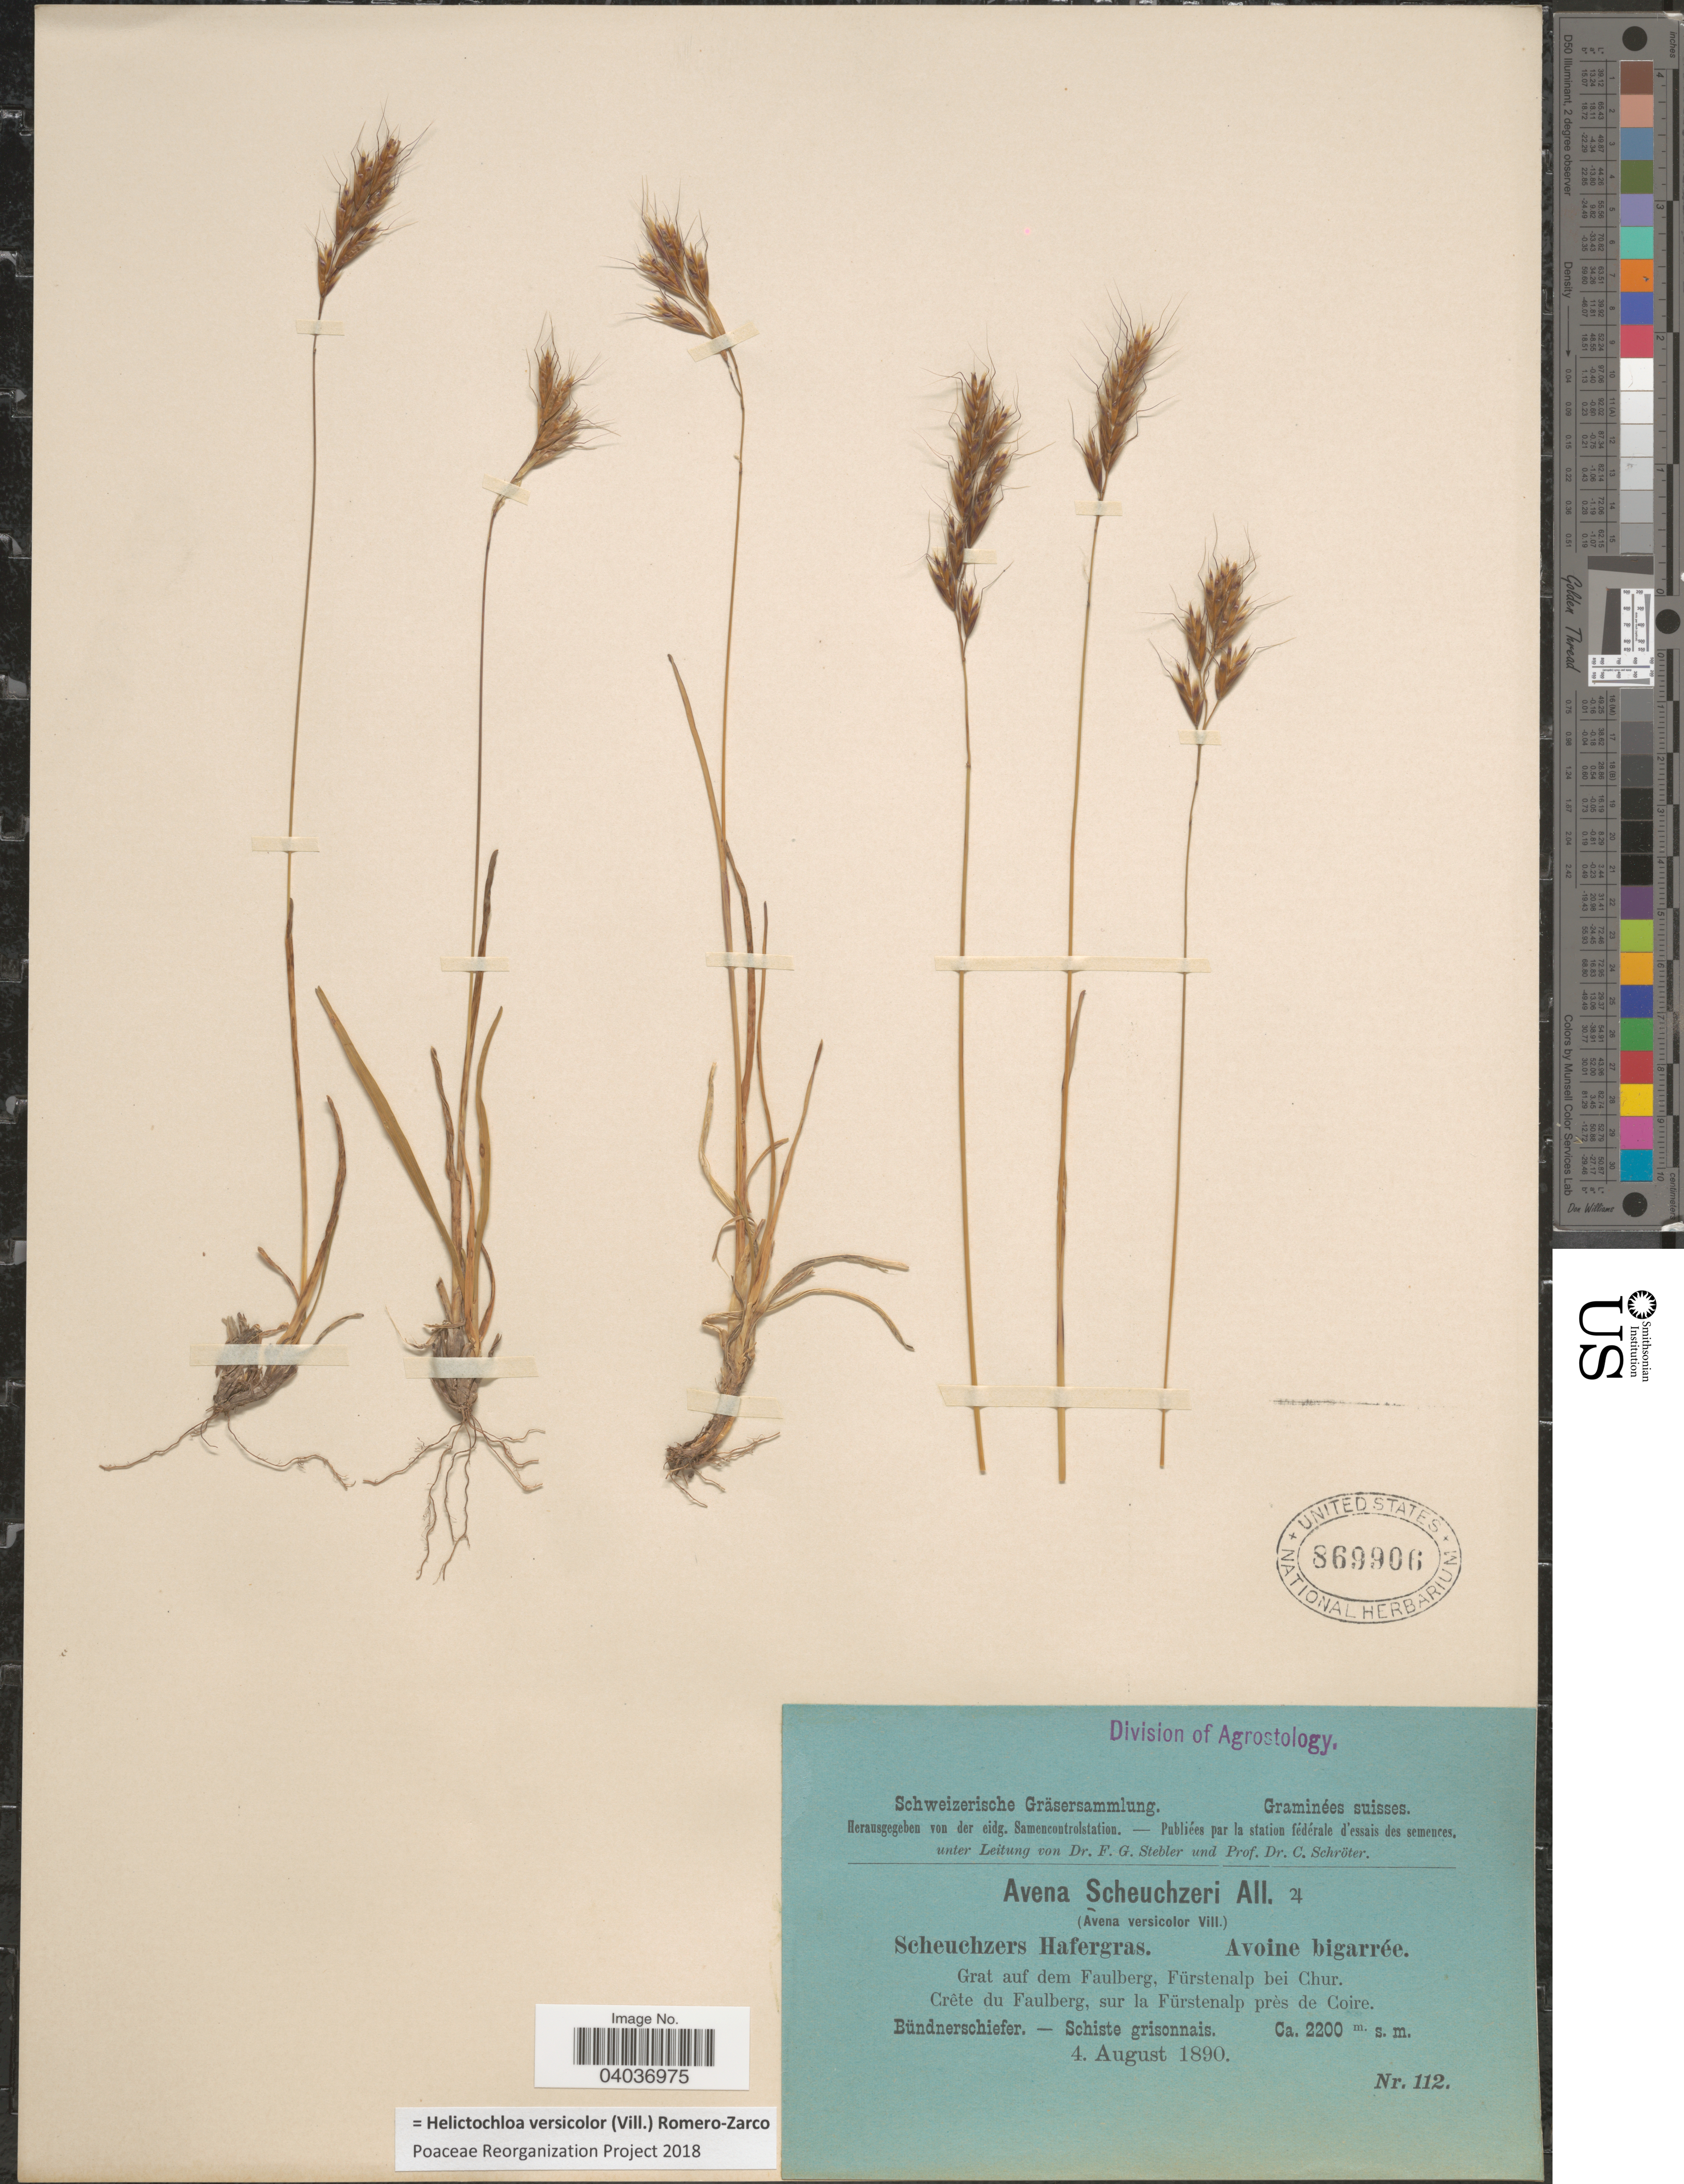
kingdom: Plantae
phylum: Tracheophyta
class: Liliopsida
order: Poales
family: Poaceae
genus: Helictochloa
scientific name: Helictochloa versicolor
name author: (Vill.) Romero Zarco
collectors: Stebler, F.G. & Schröter, C.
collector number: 112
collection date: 1890-08-04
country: Switzerland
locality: Schweizerische. Grat auf dem Faulberg, Fürstenalp bei Chur. Crête du Faulberg, sur la Fürstenalp près de Coire.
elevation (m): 2200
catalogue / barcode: US 869906